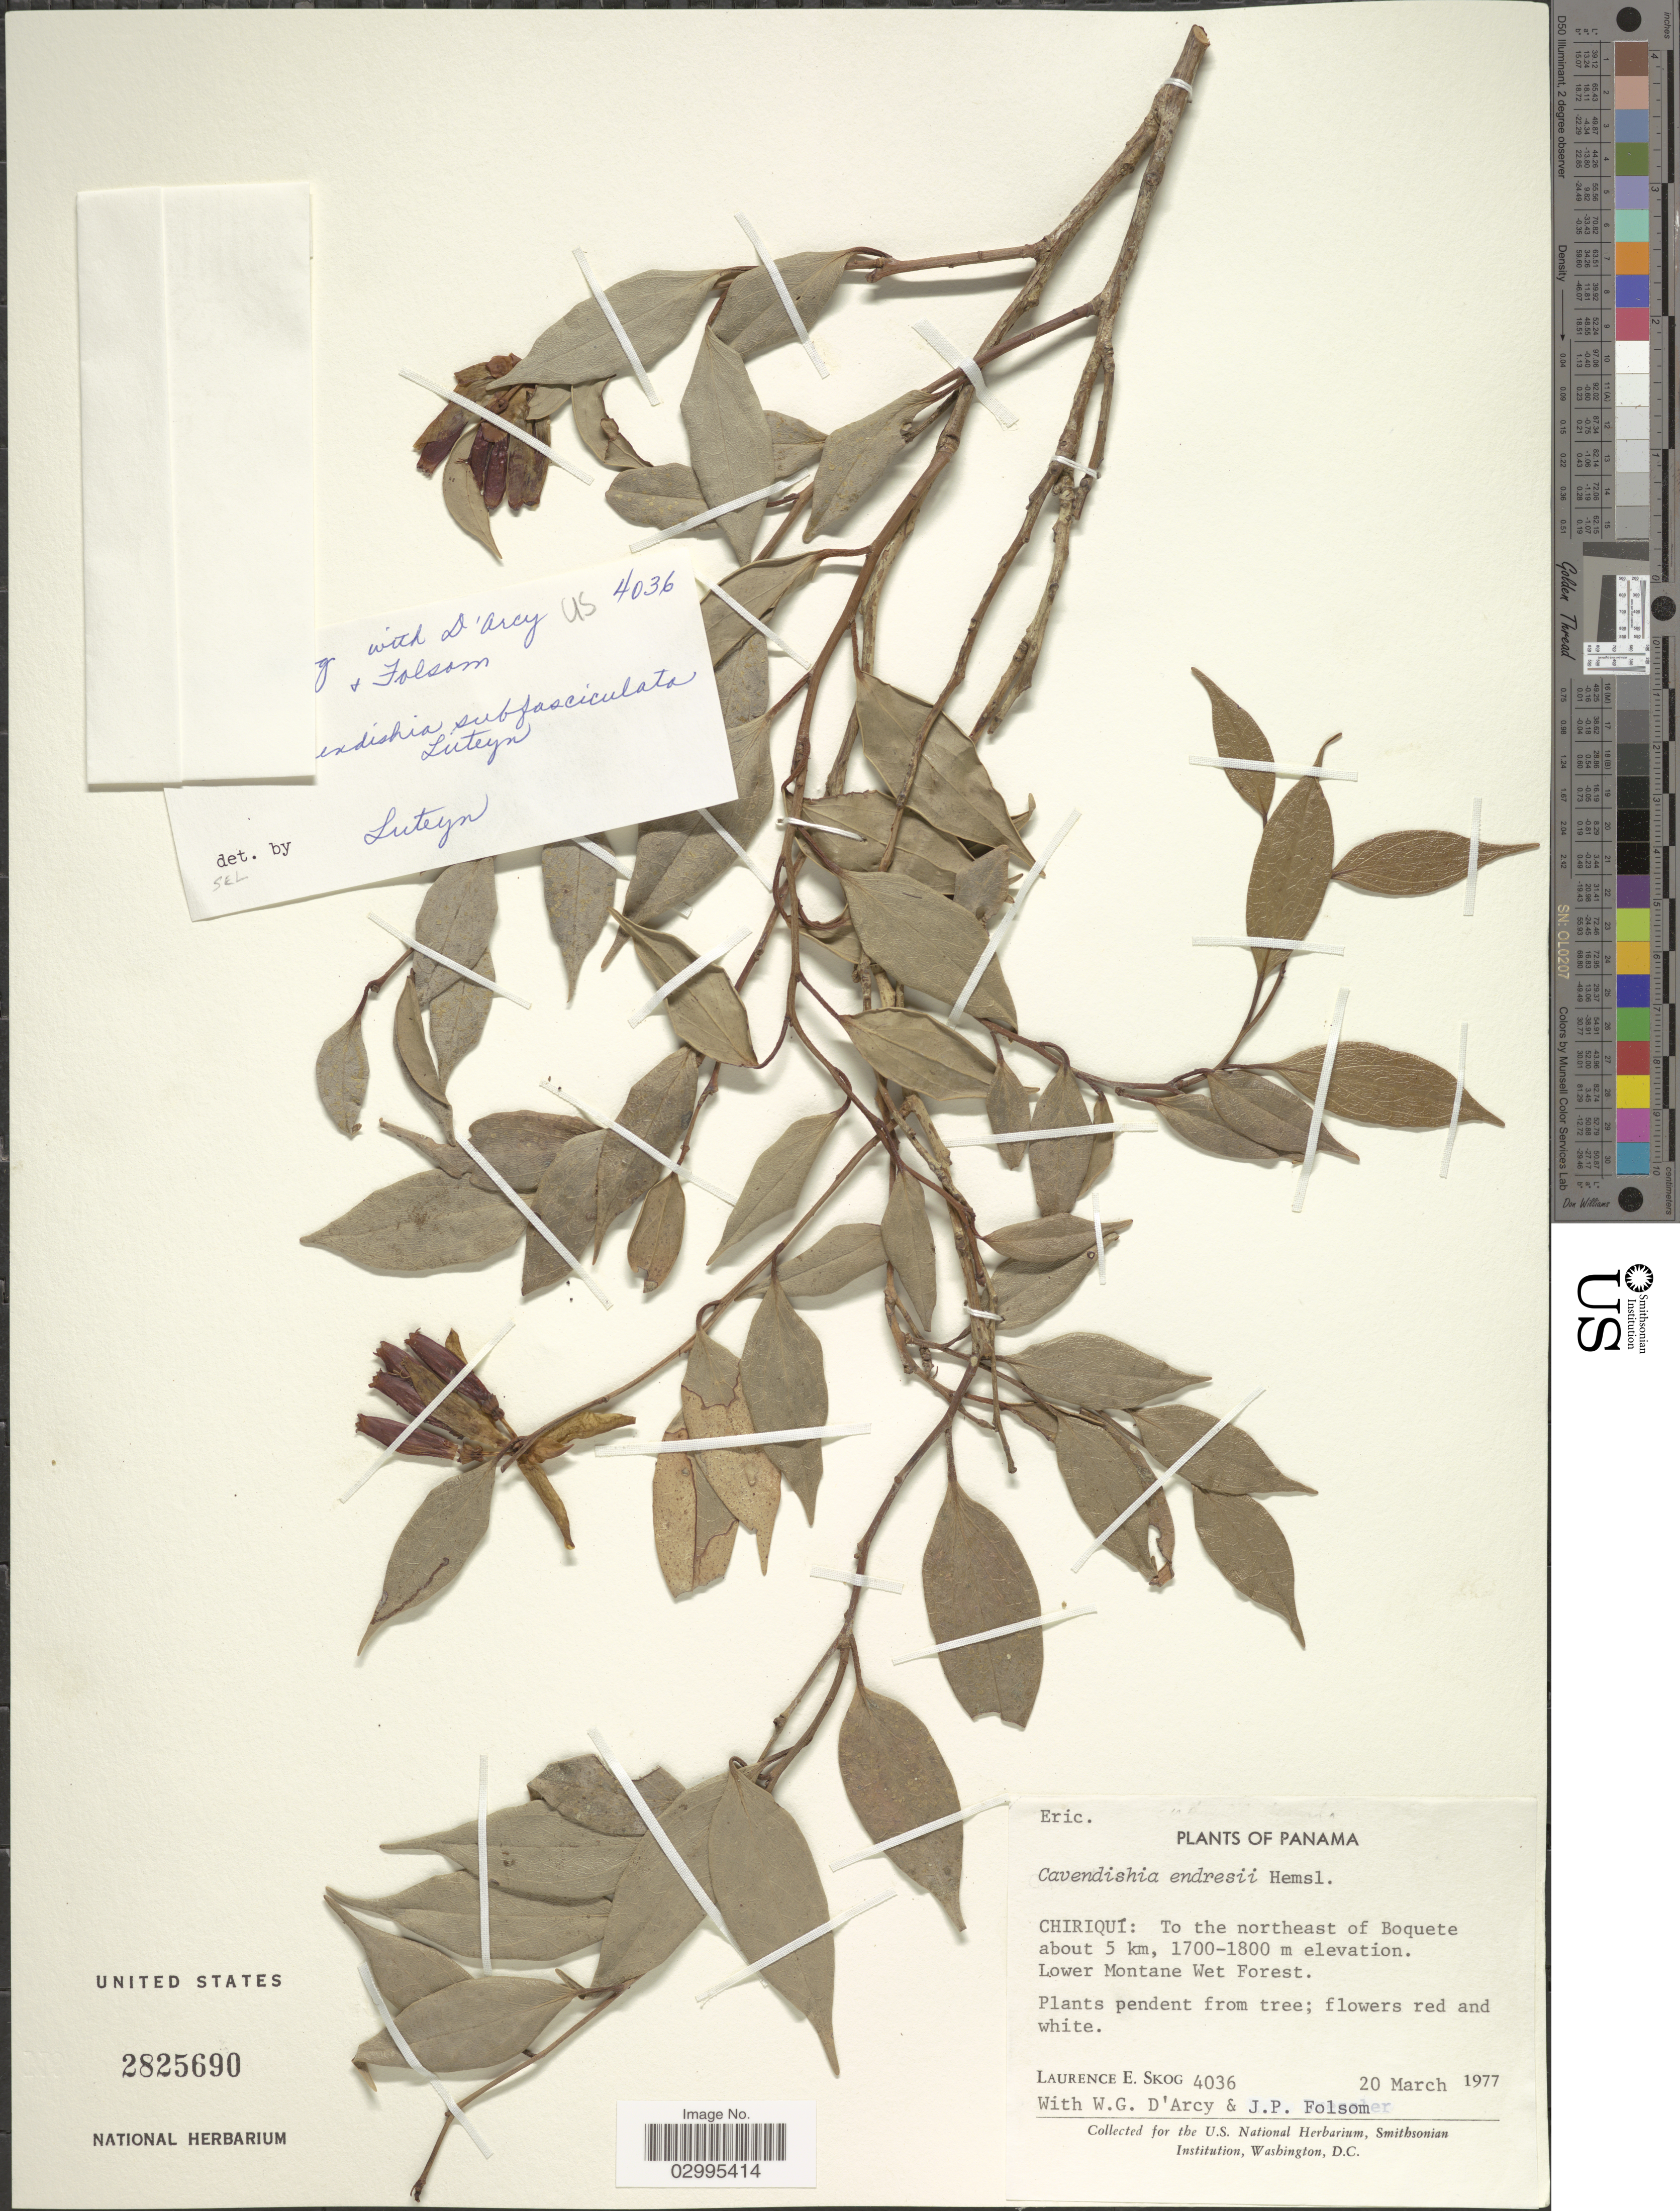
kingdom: Plantae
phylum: Tracheophyta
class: Magnoliopsida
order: Ericales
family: Ericaceae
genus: Cavendishia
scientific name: Cavendishia subfasciculata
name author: Luteyn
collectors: L. E. Skog, W. G. D'Arcy & J. P. Folsom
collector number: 4036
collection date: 1977-03-20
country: Panama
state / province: Chiriqui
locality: To the northeast of Boquete about 5 km. Lower Montane Wet Forest.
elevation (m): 1700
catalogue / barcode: US 2825690